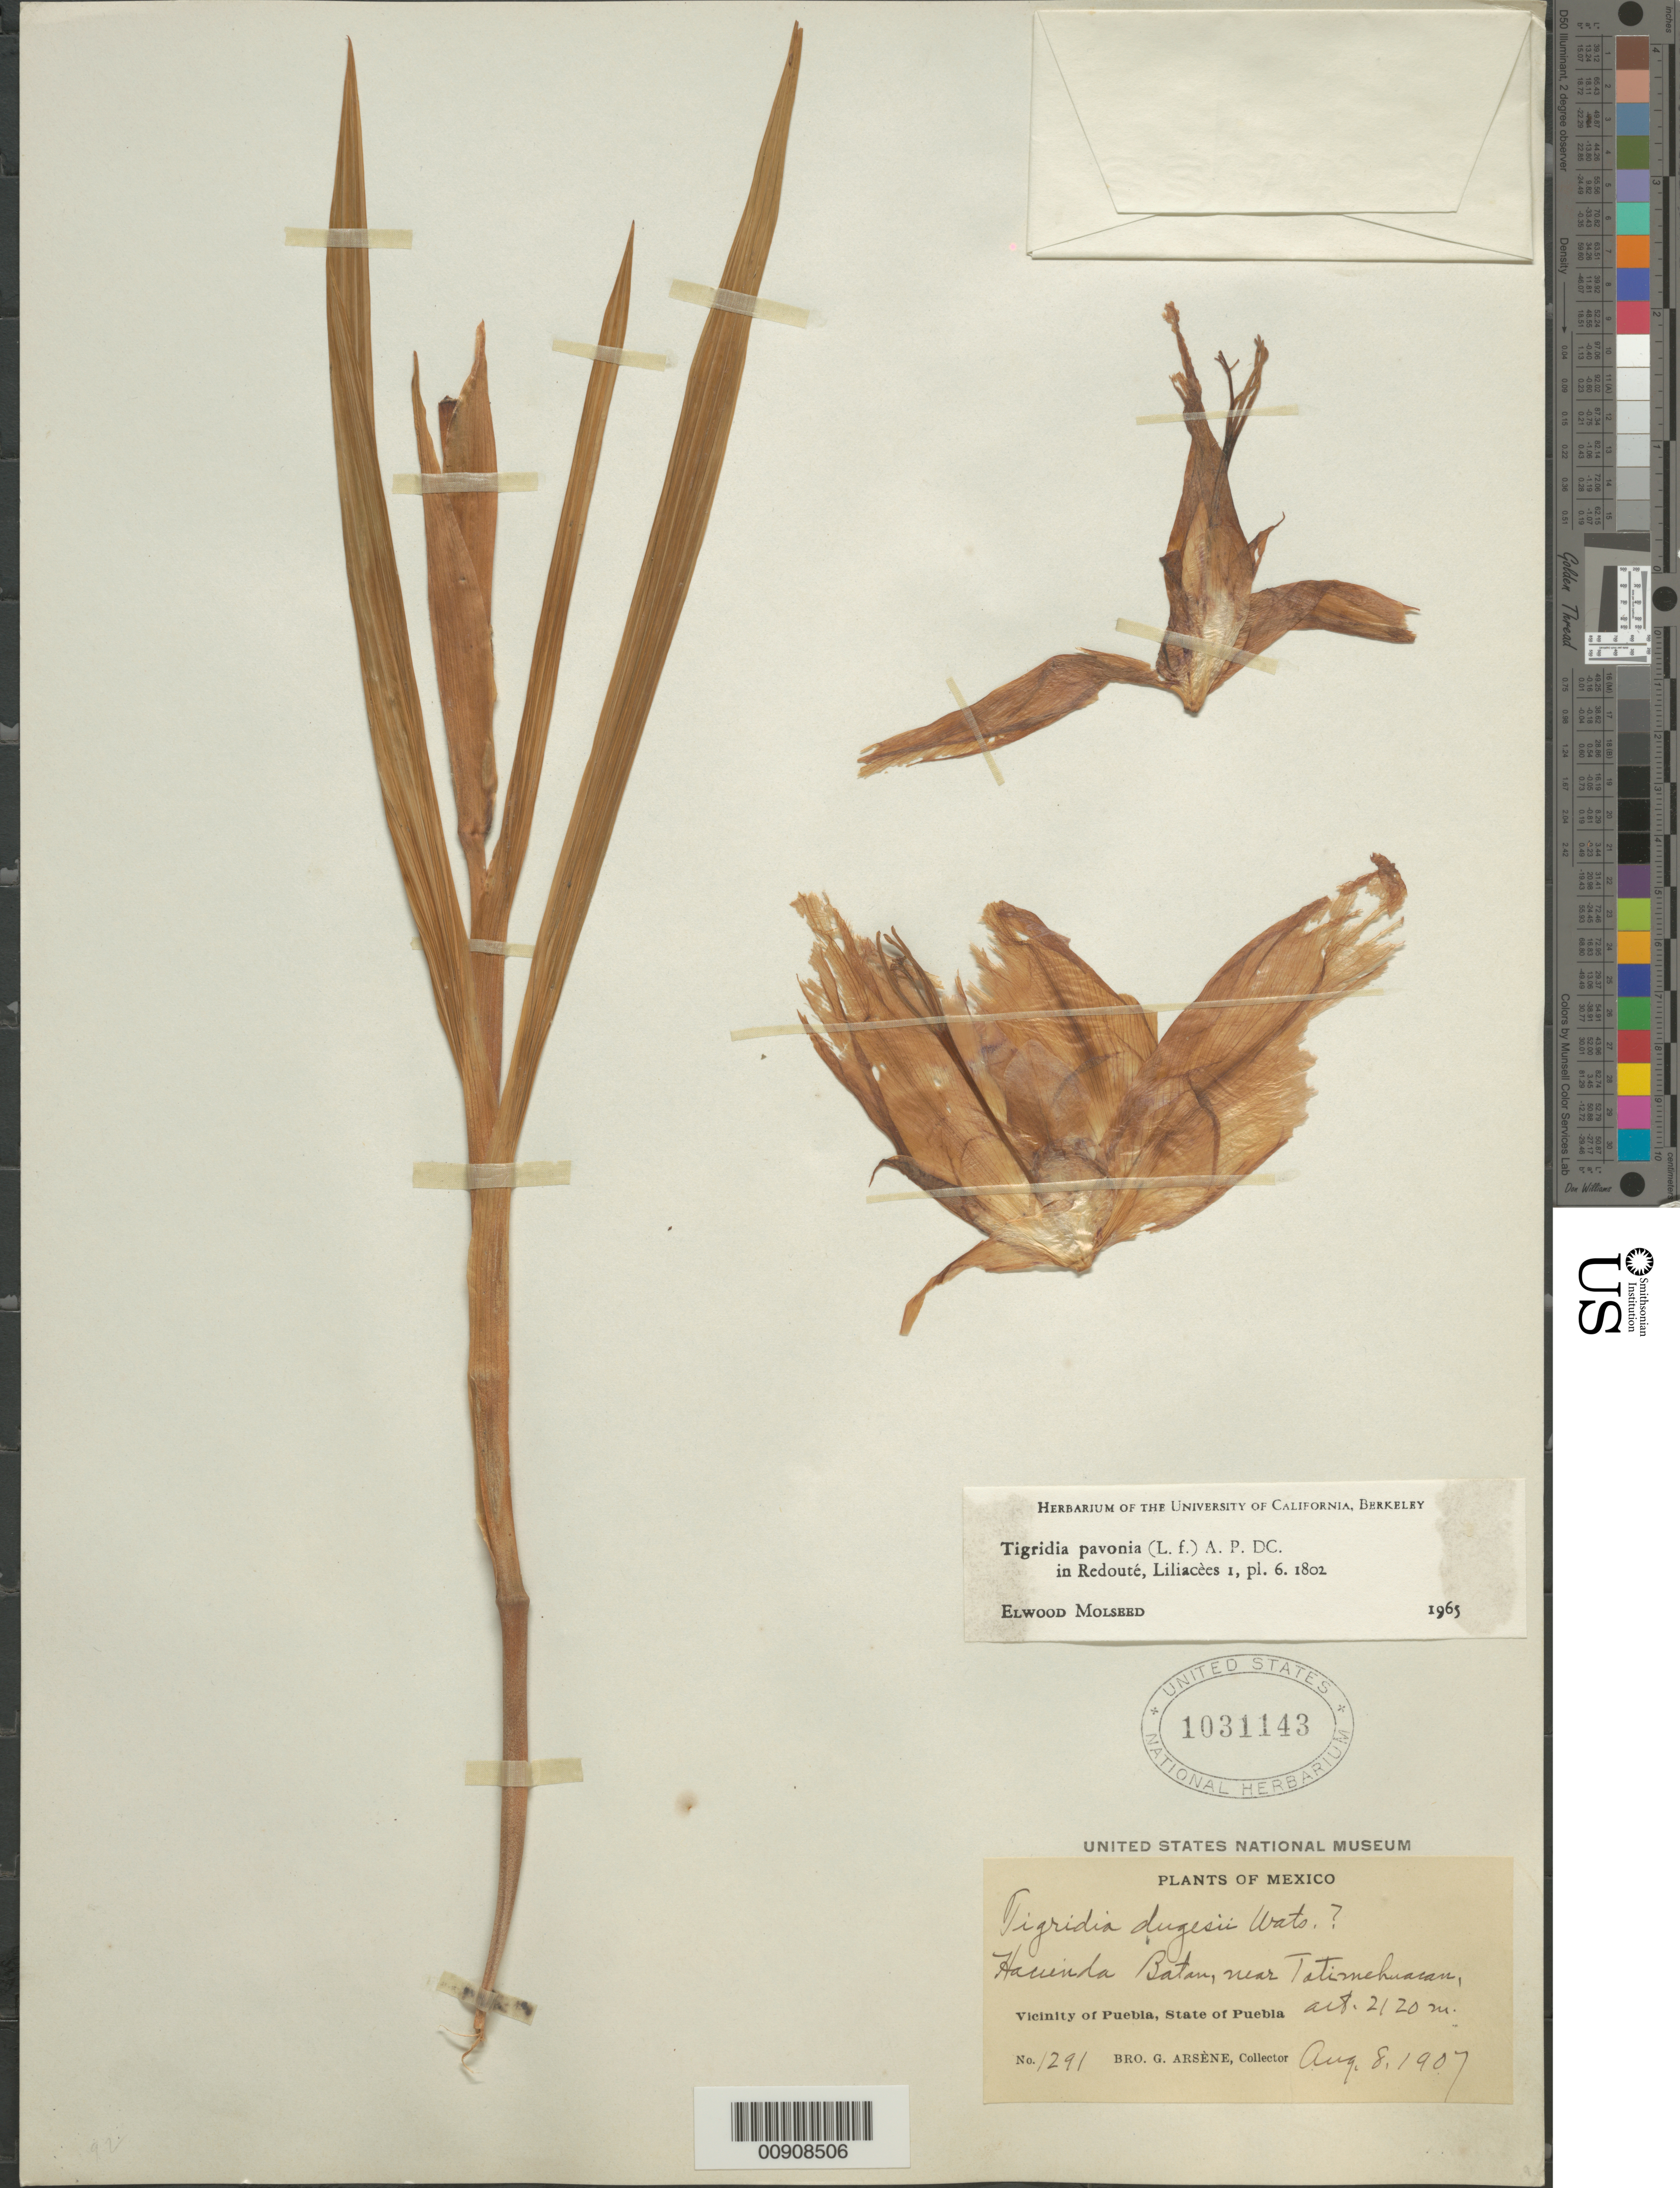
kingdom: Plantae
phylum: Tracheophyta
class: Liliopsida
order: Asparagales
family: Iridaceae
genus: Tigridia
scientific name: Tigridia pavonia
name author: (L. f.) DC.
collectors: Bro. G. Arsène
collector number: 1291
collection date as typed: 08 Aug 1907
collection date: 1907-08-08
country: Mexico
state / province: Puebla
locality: Hacienda Batan, near Totimehuacan. Vicinity of Puebla, State of Puebla.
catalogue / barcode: US 1031143